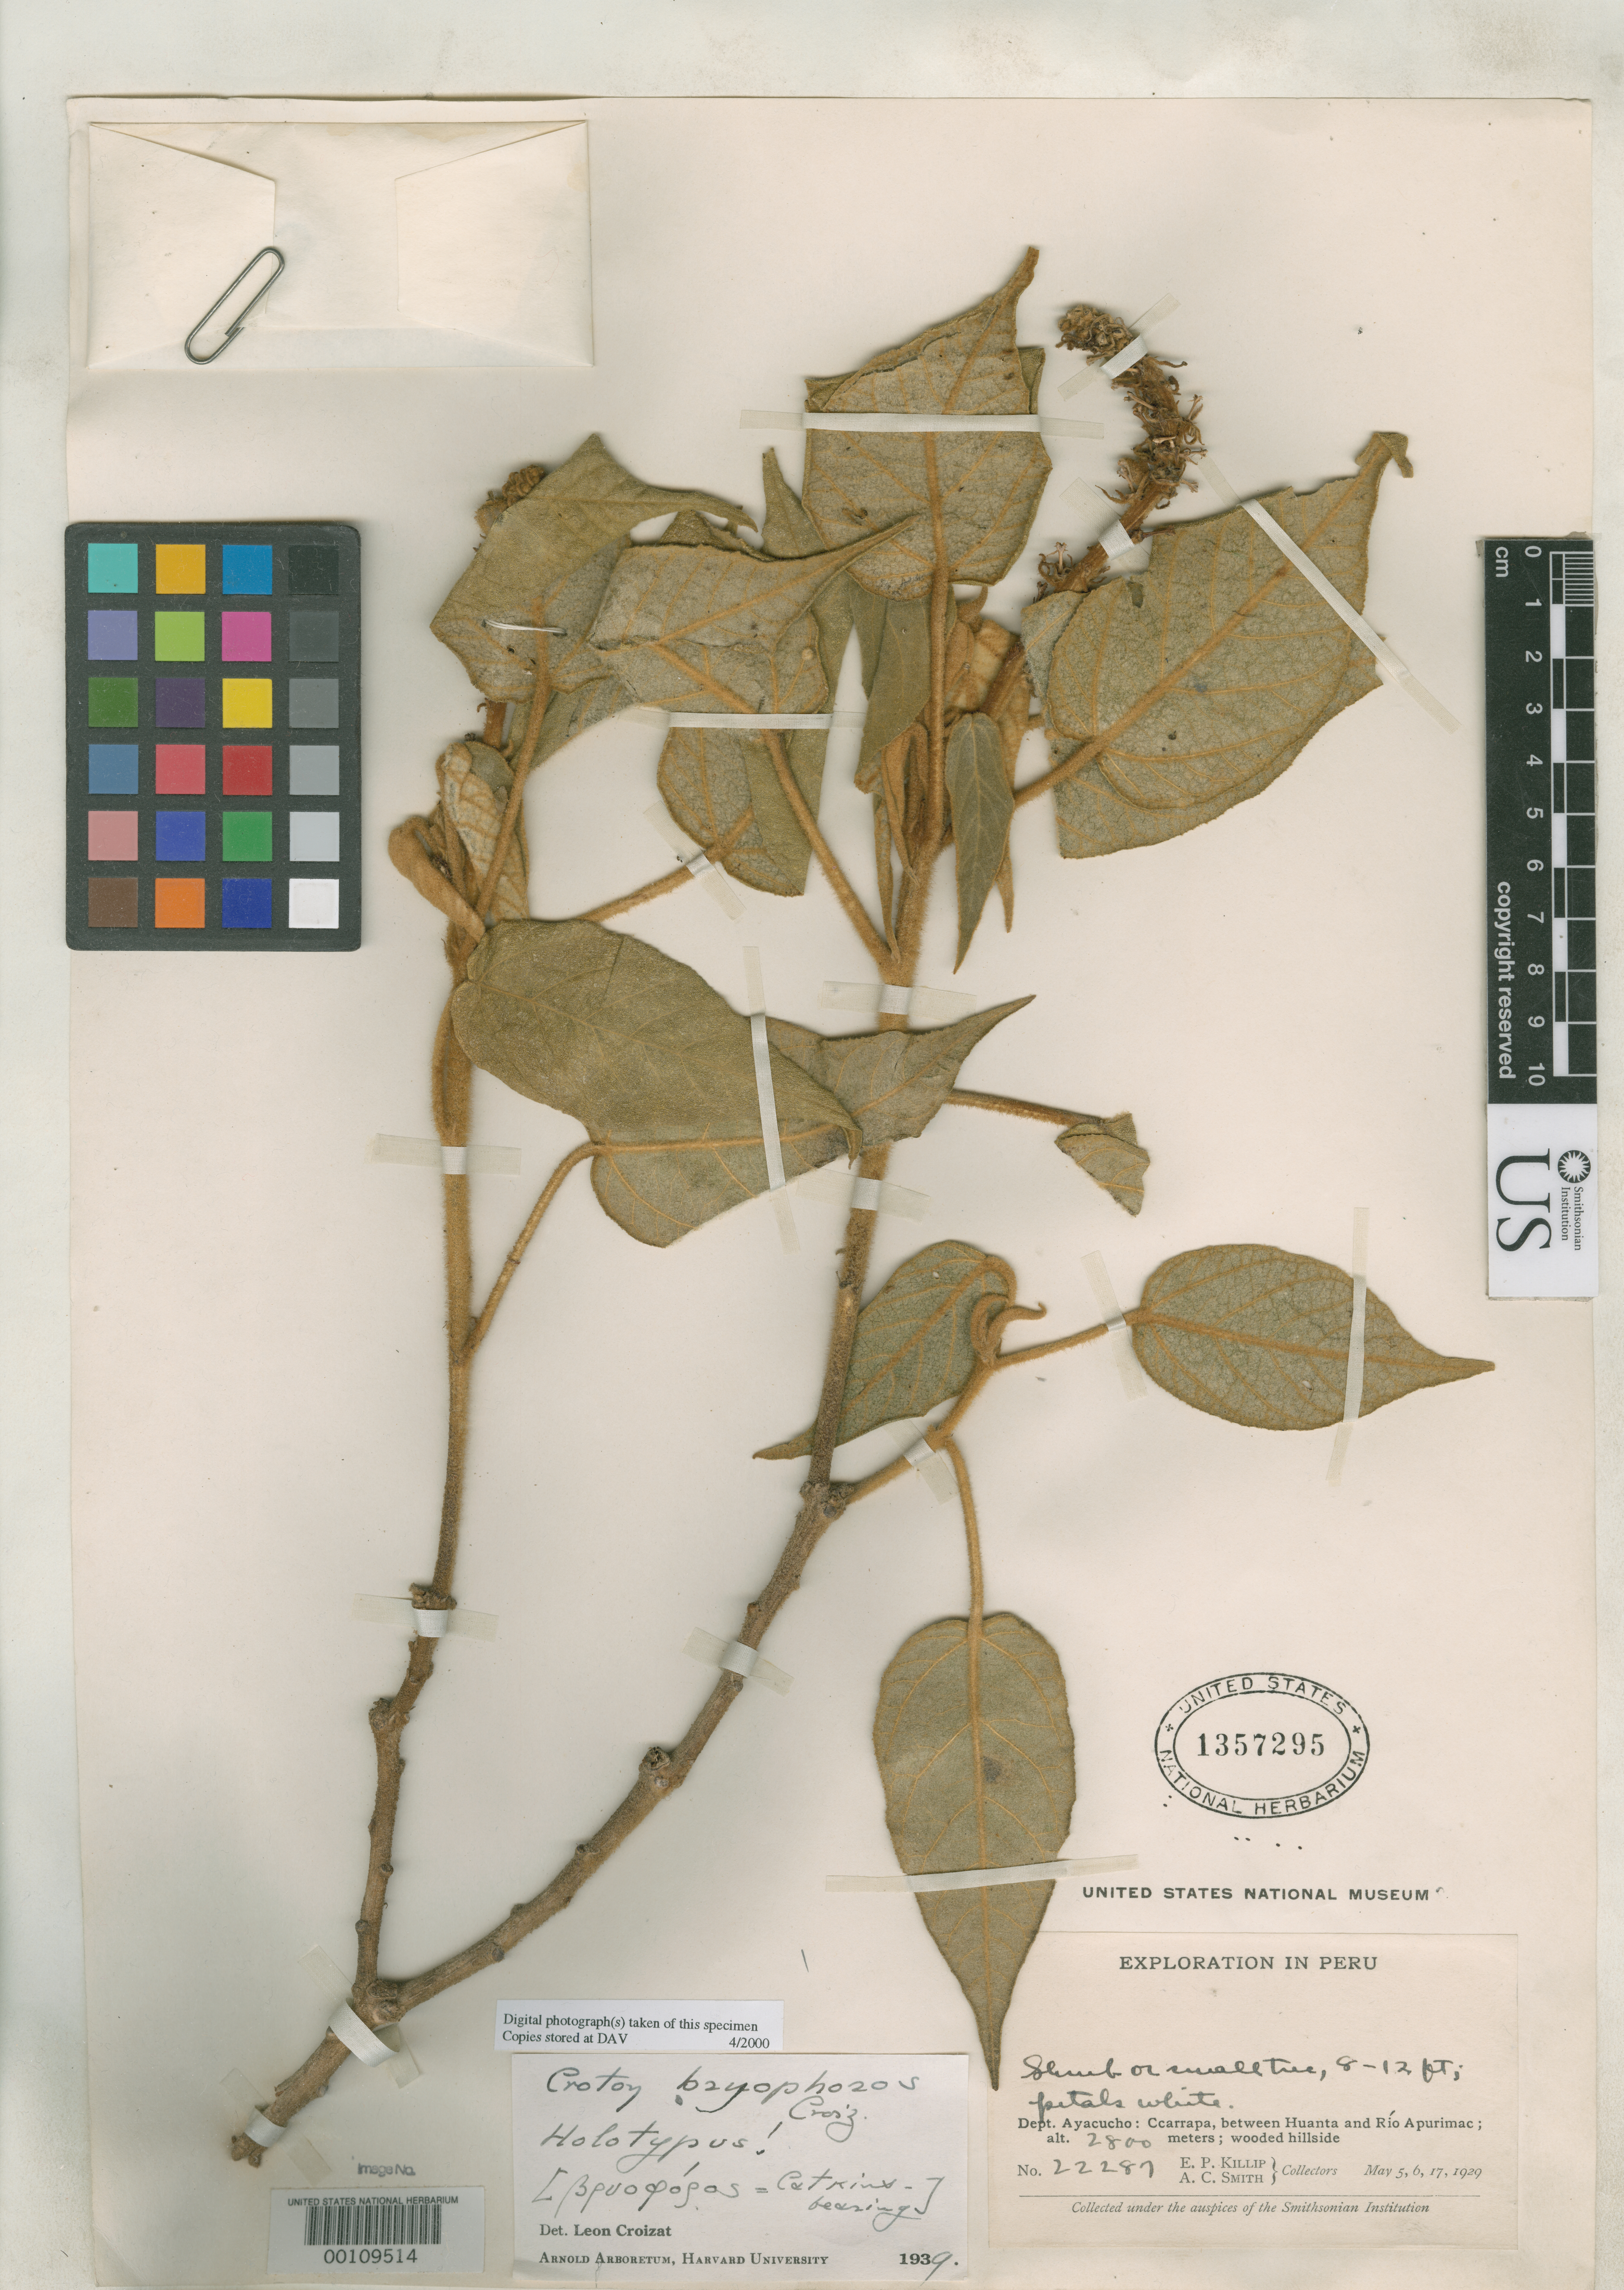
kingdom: Plantae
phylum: Tracheophyta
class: Magnoliopsida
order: Malpighiales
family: Euphorbiaceae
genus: Croton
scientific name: Croton bryophorus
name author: Croizat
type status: Holotype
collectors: E. P. Killip & A. C. Smith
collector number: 22287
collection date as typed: May 1929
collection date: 1929-05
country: Peru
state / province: Ayacucho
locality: Ccarrapa, between Huanta and Río Apurímac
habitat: Wooded hillside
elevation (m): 2800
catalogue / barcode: US 1357295